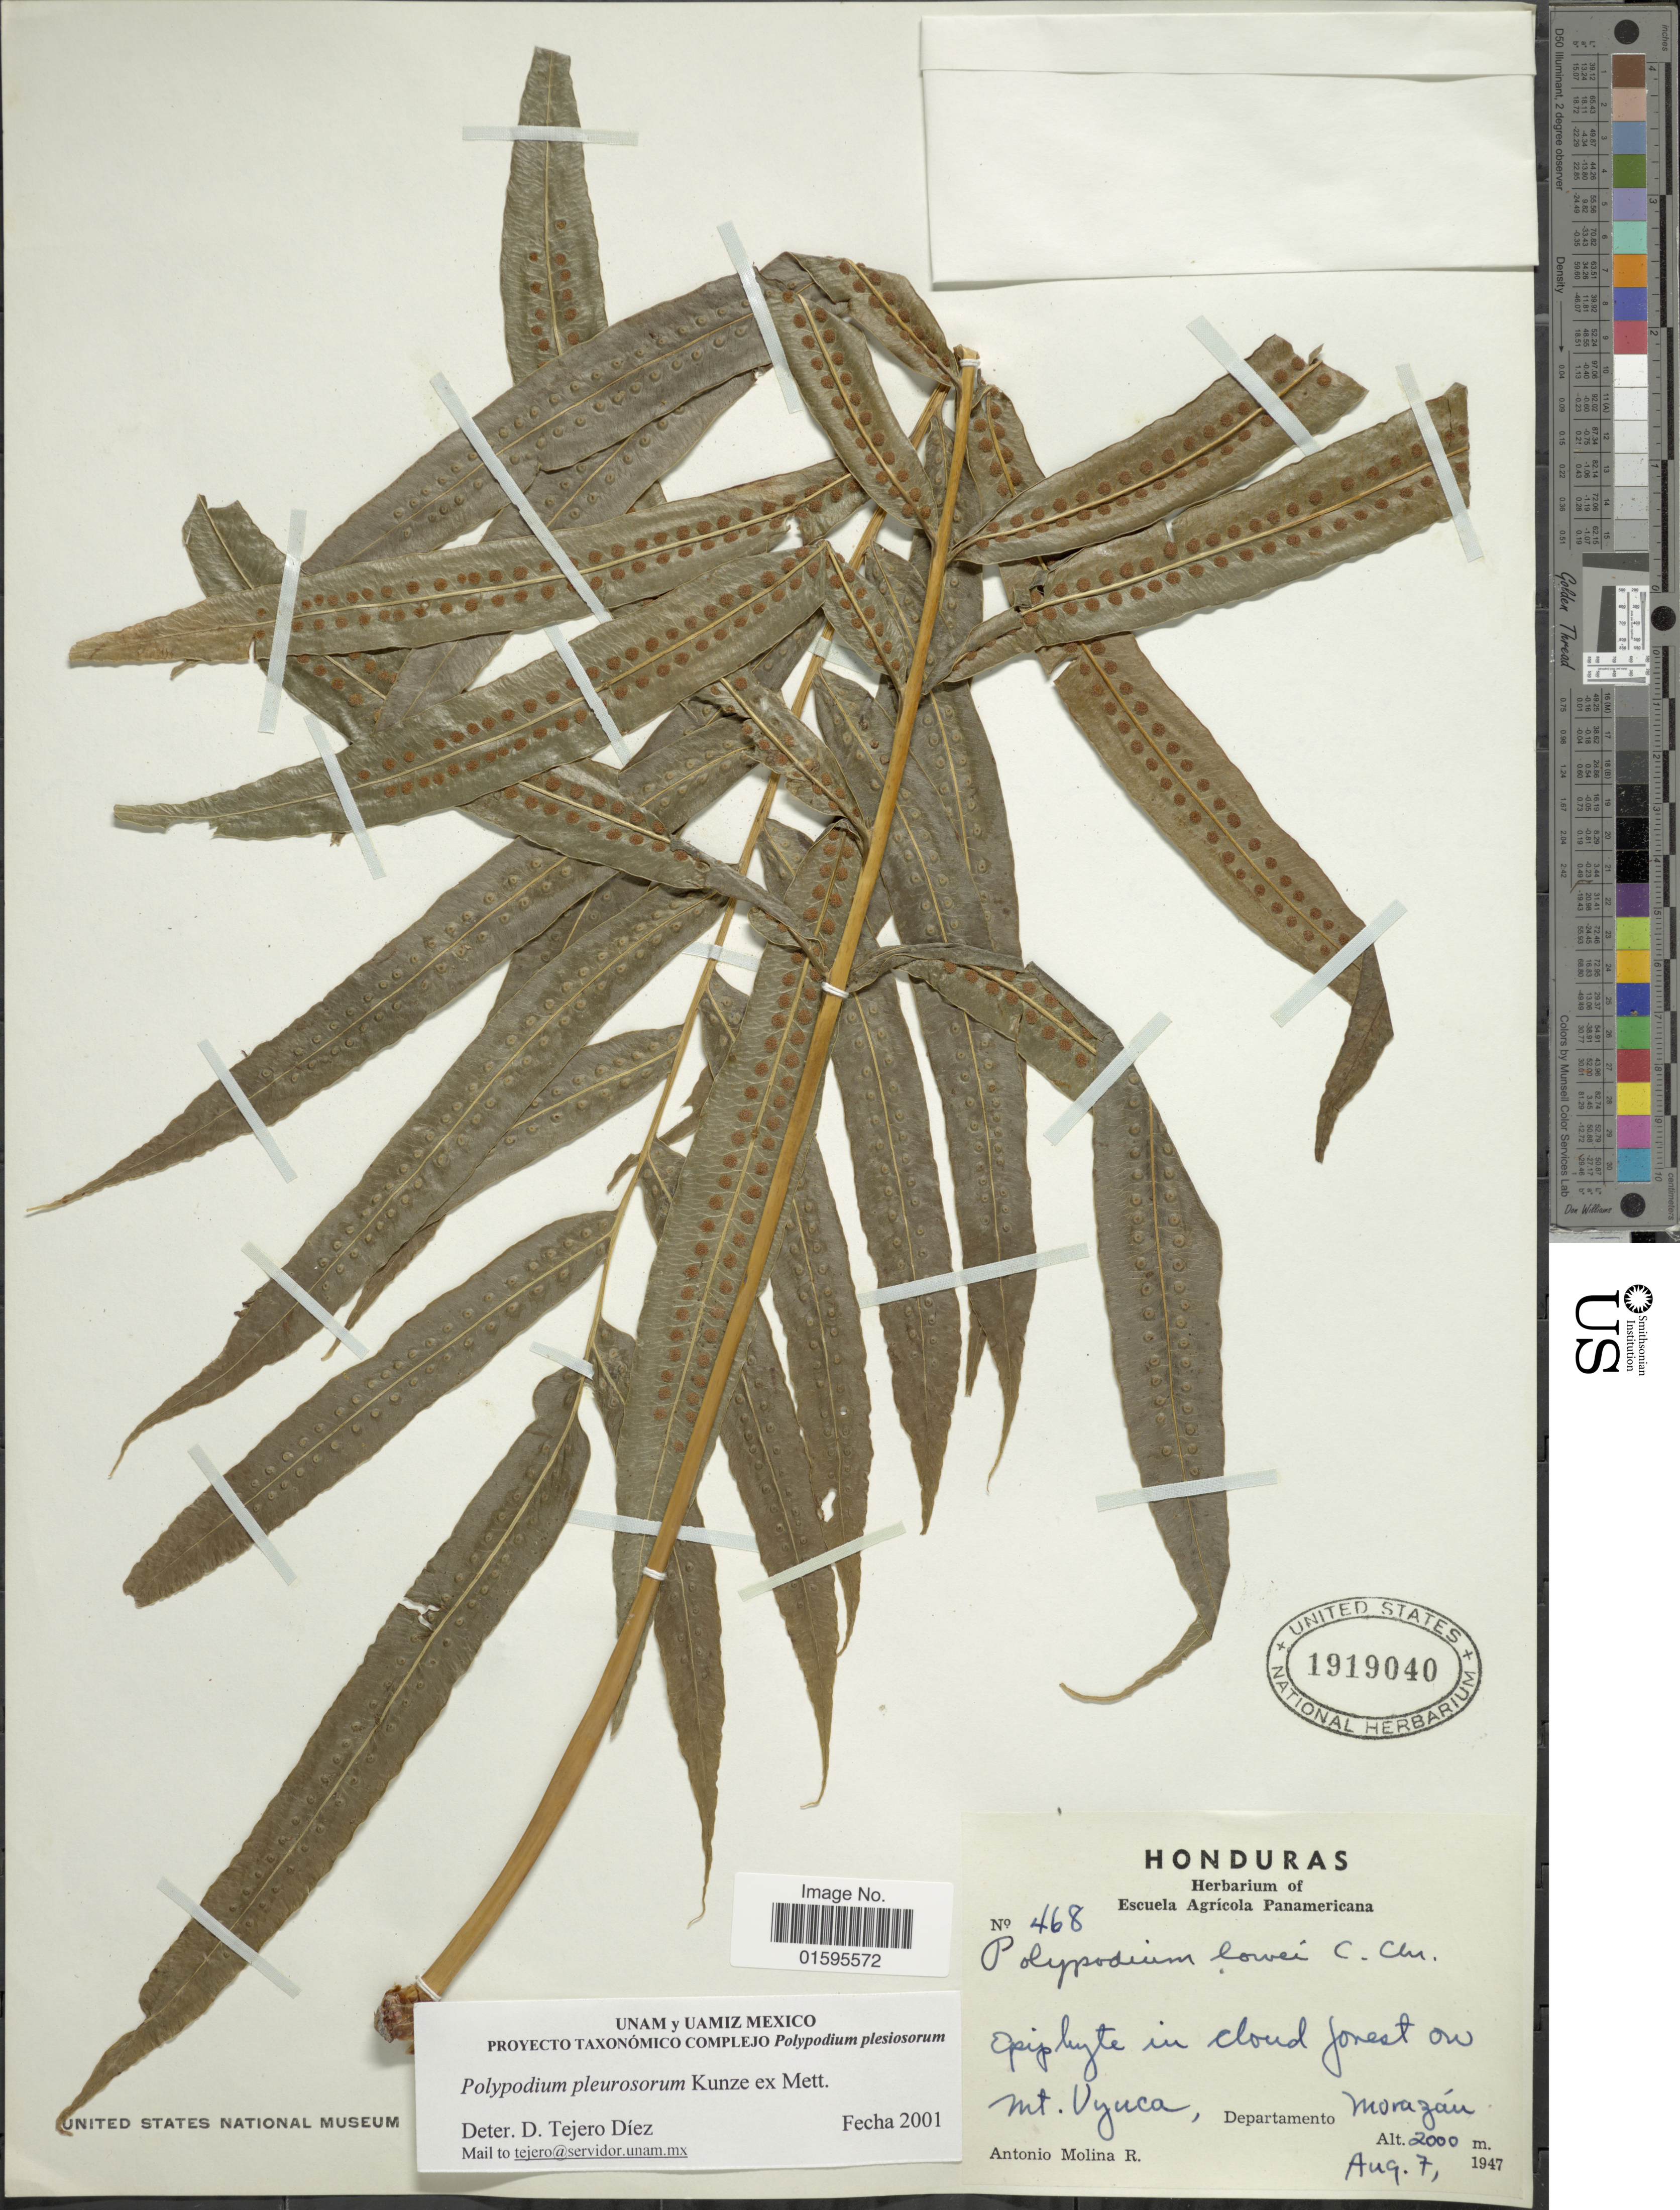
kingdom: Plantae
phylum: Tracheophyta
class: Polypodiopsida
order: Polypodiales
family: Polypodiaceae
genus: Polypodium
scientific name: Polypodium pleurosorum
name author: Kunze ex Mett.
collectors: A. Molina R.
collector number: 468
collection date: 1947-08-07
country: Honduras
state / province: Fco. Morazán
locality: Mt. Uyuca, Departamento Morazan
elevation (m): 2000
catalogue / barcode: US 1919040